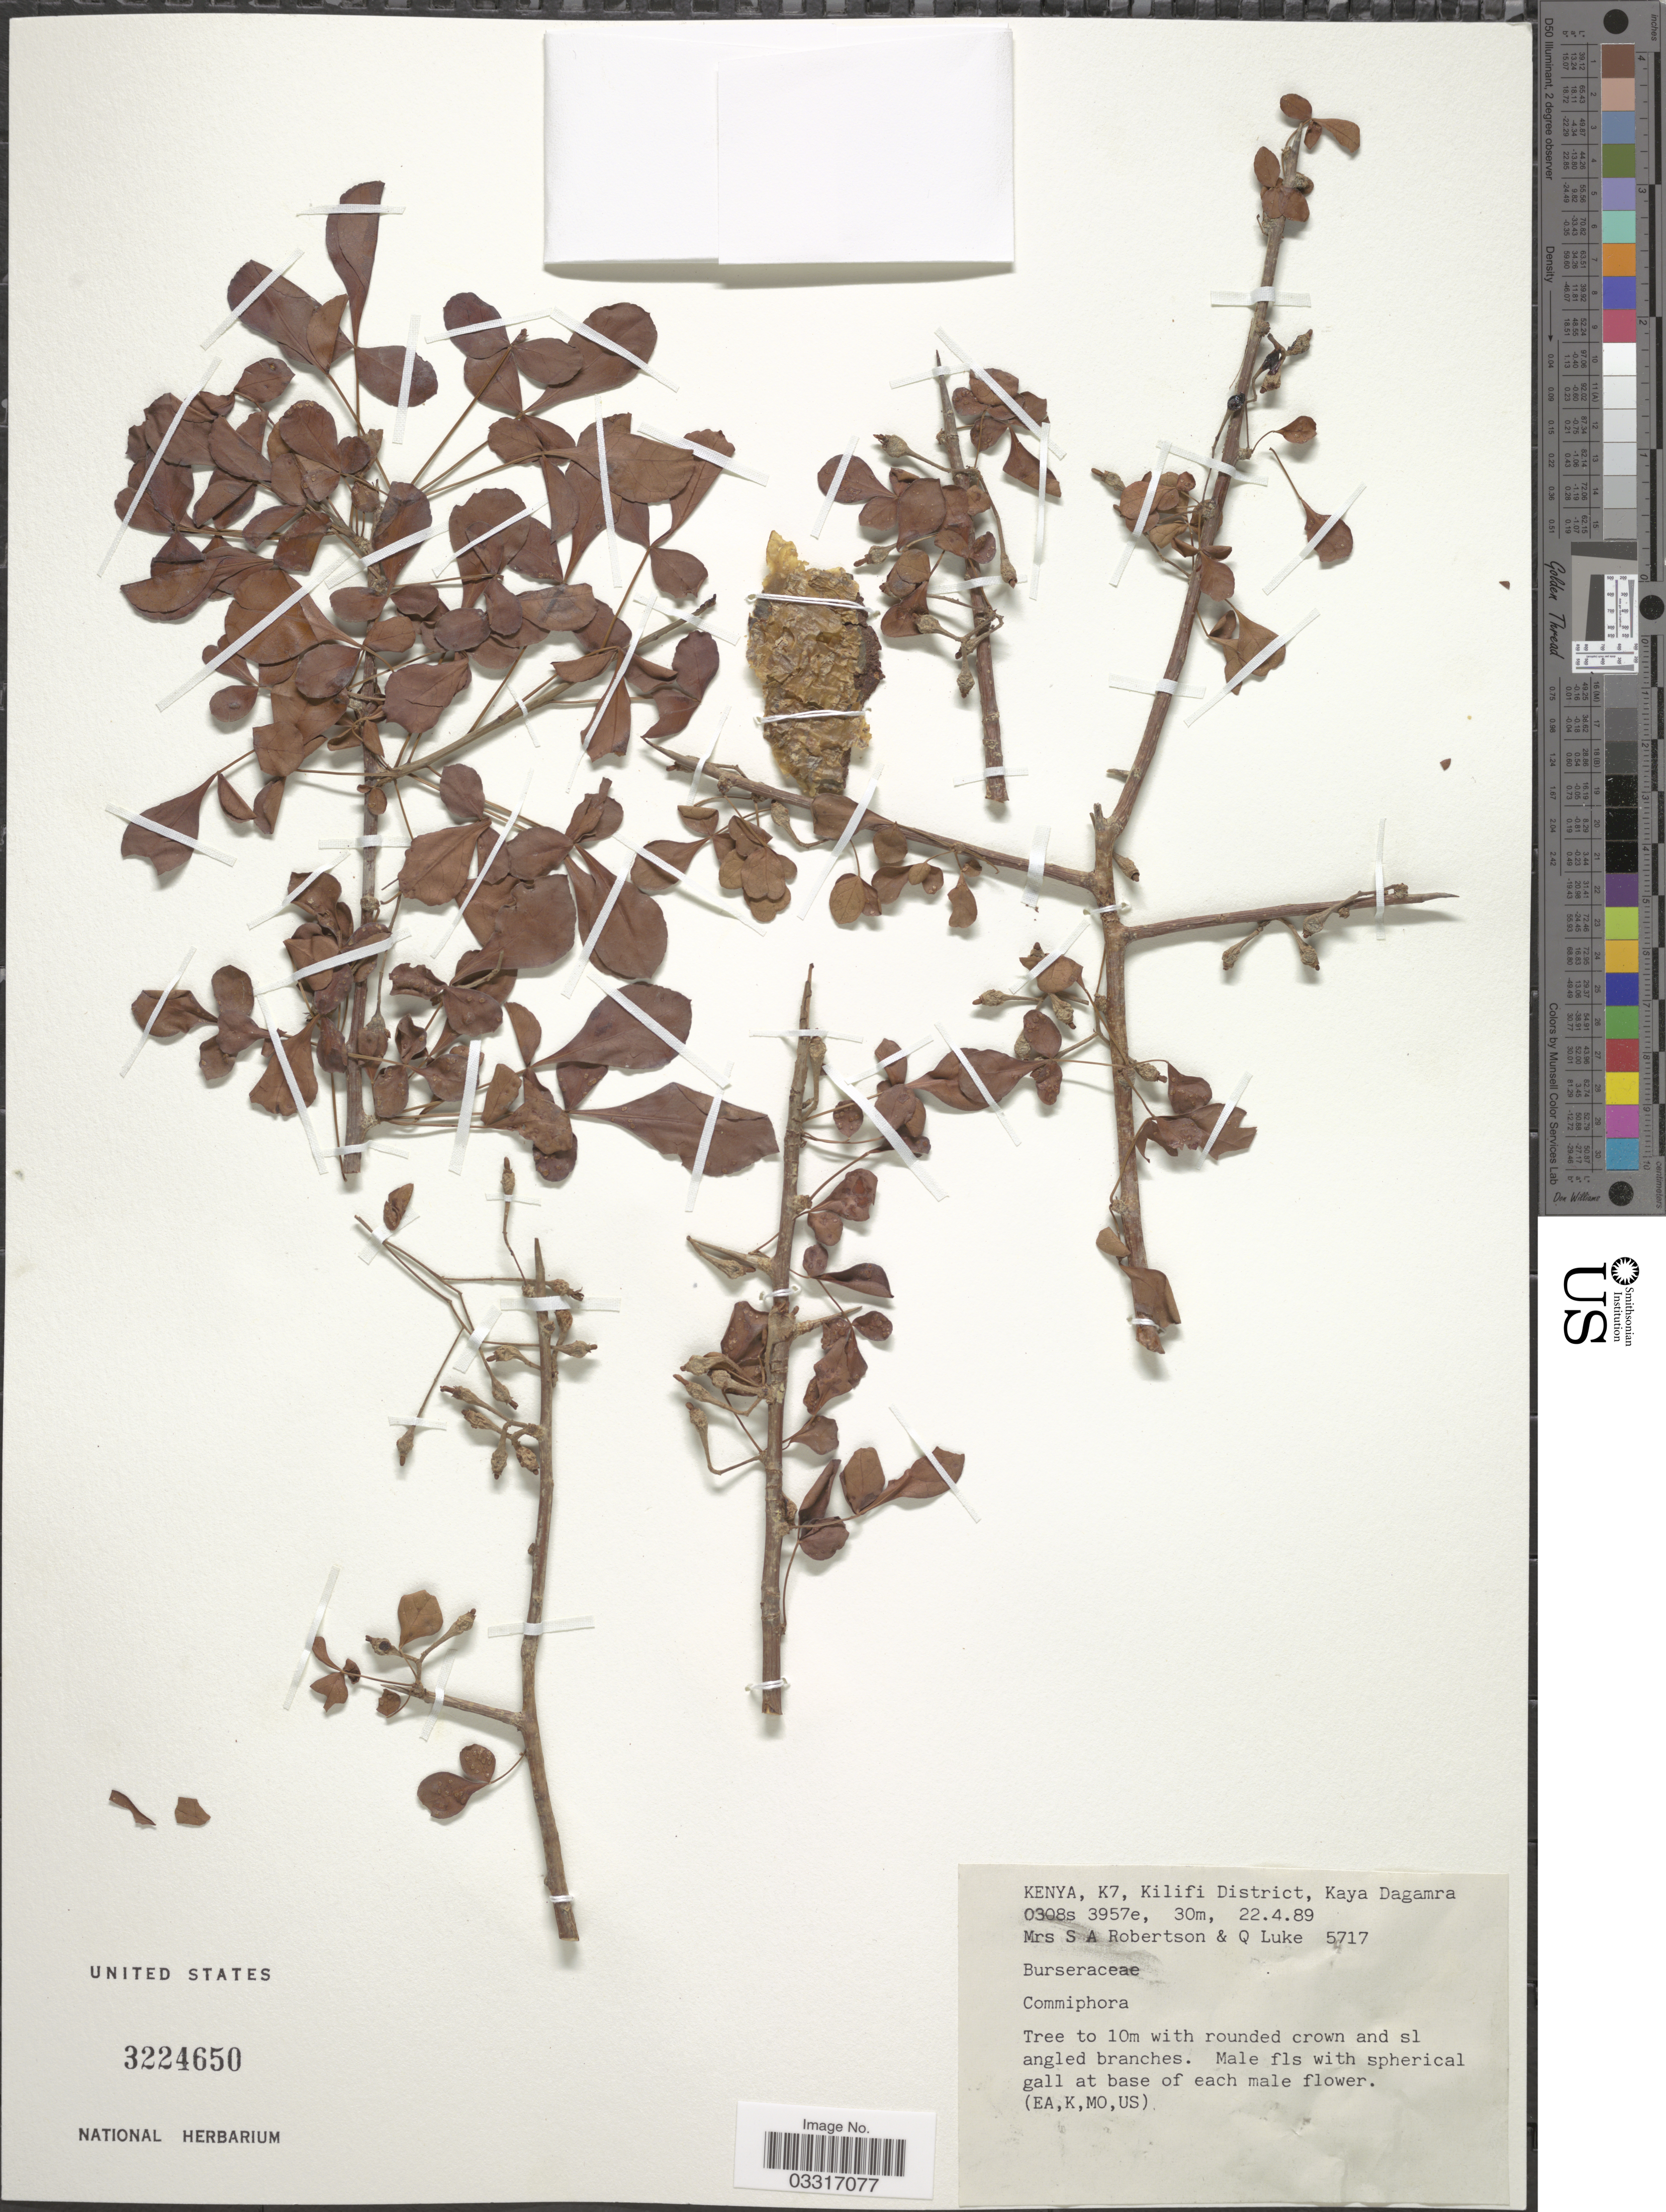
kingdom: Plantae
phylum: Tracheophyta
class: Magnoliopsida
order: Sapindales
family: Burseraceae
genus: Commiphora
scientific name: Commiphora sp.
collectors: S. Robertson & Q. Luke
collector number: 5717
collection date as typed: Transcribed d/m/y: 22/4/89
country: Kenya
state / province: Kilifi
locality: K7, Kilifi District, Kaya Dagamra.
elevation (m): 30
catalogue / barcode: US 3224650